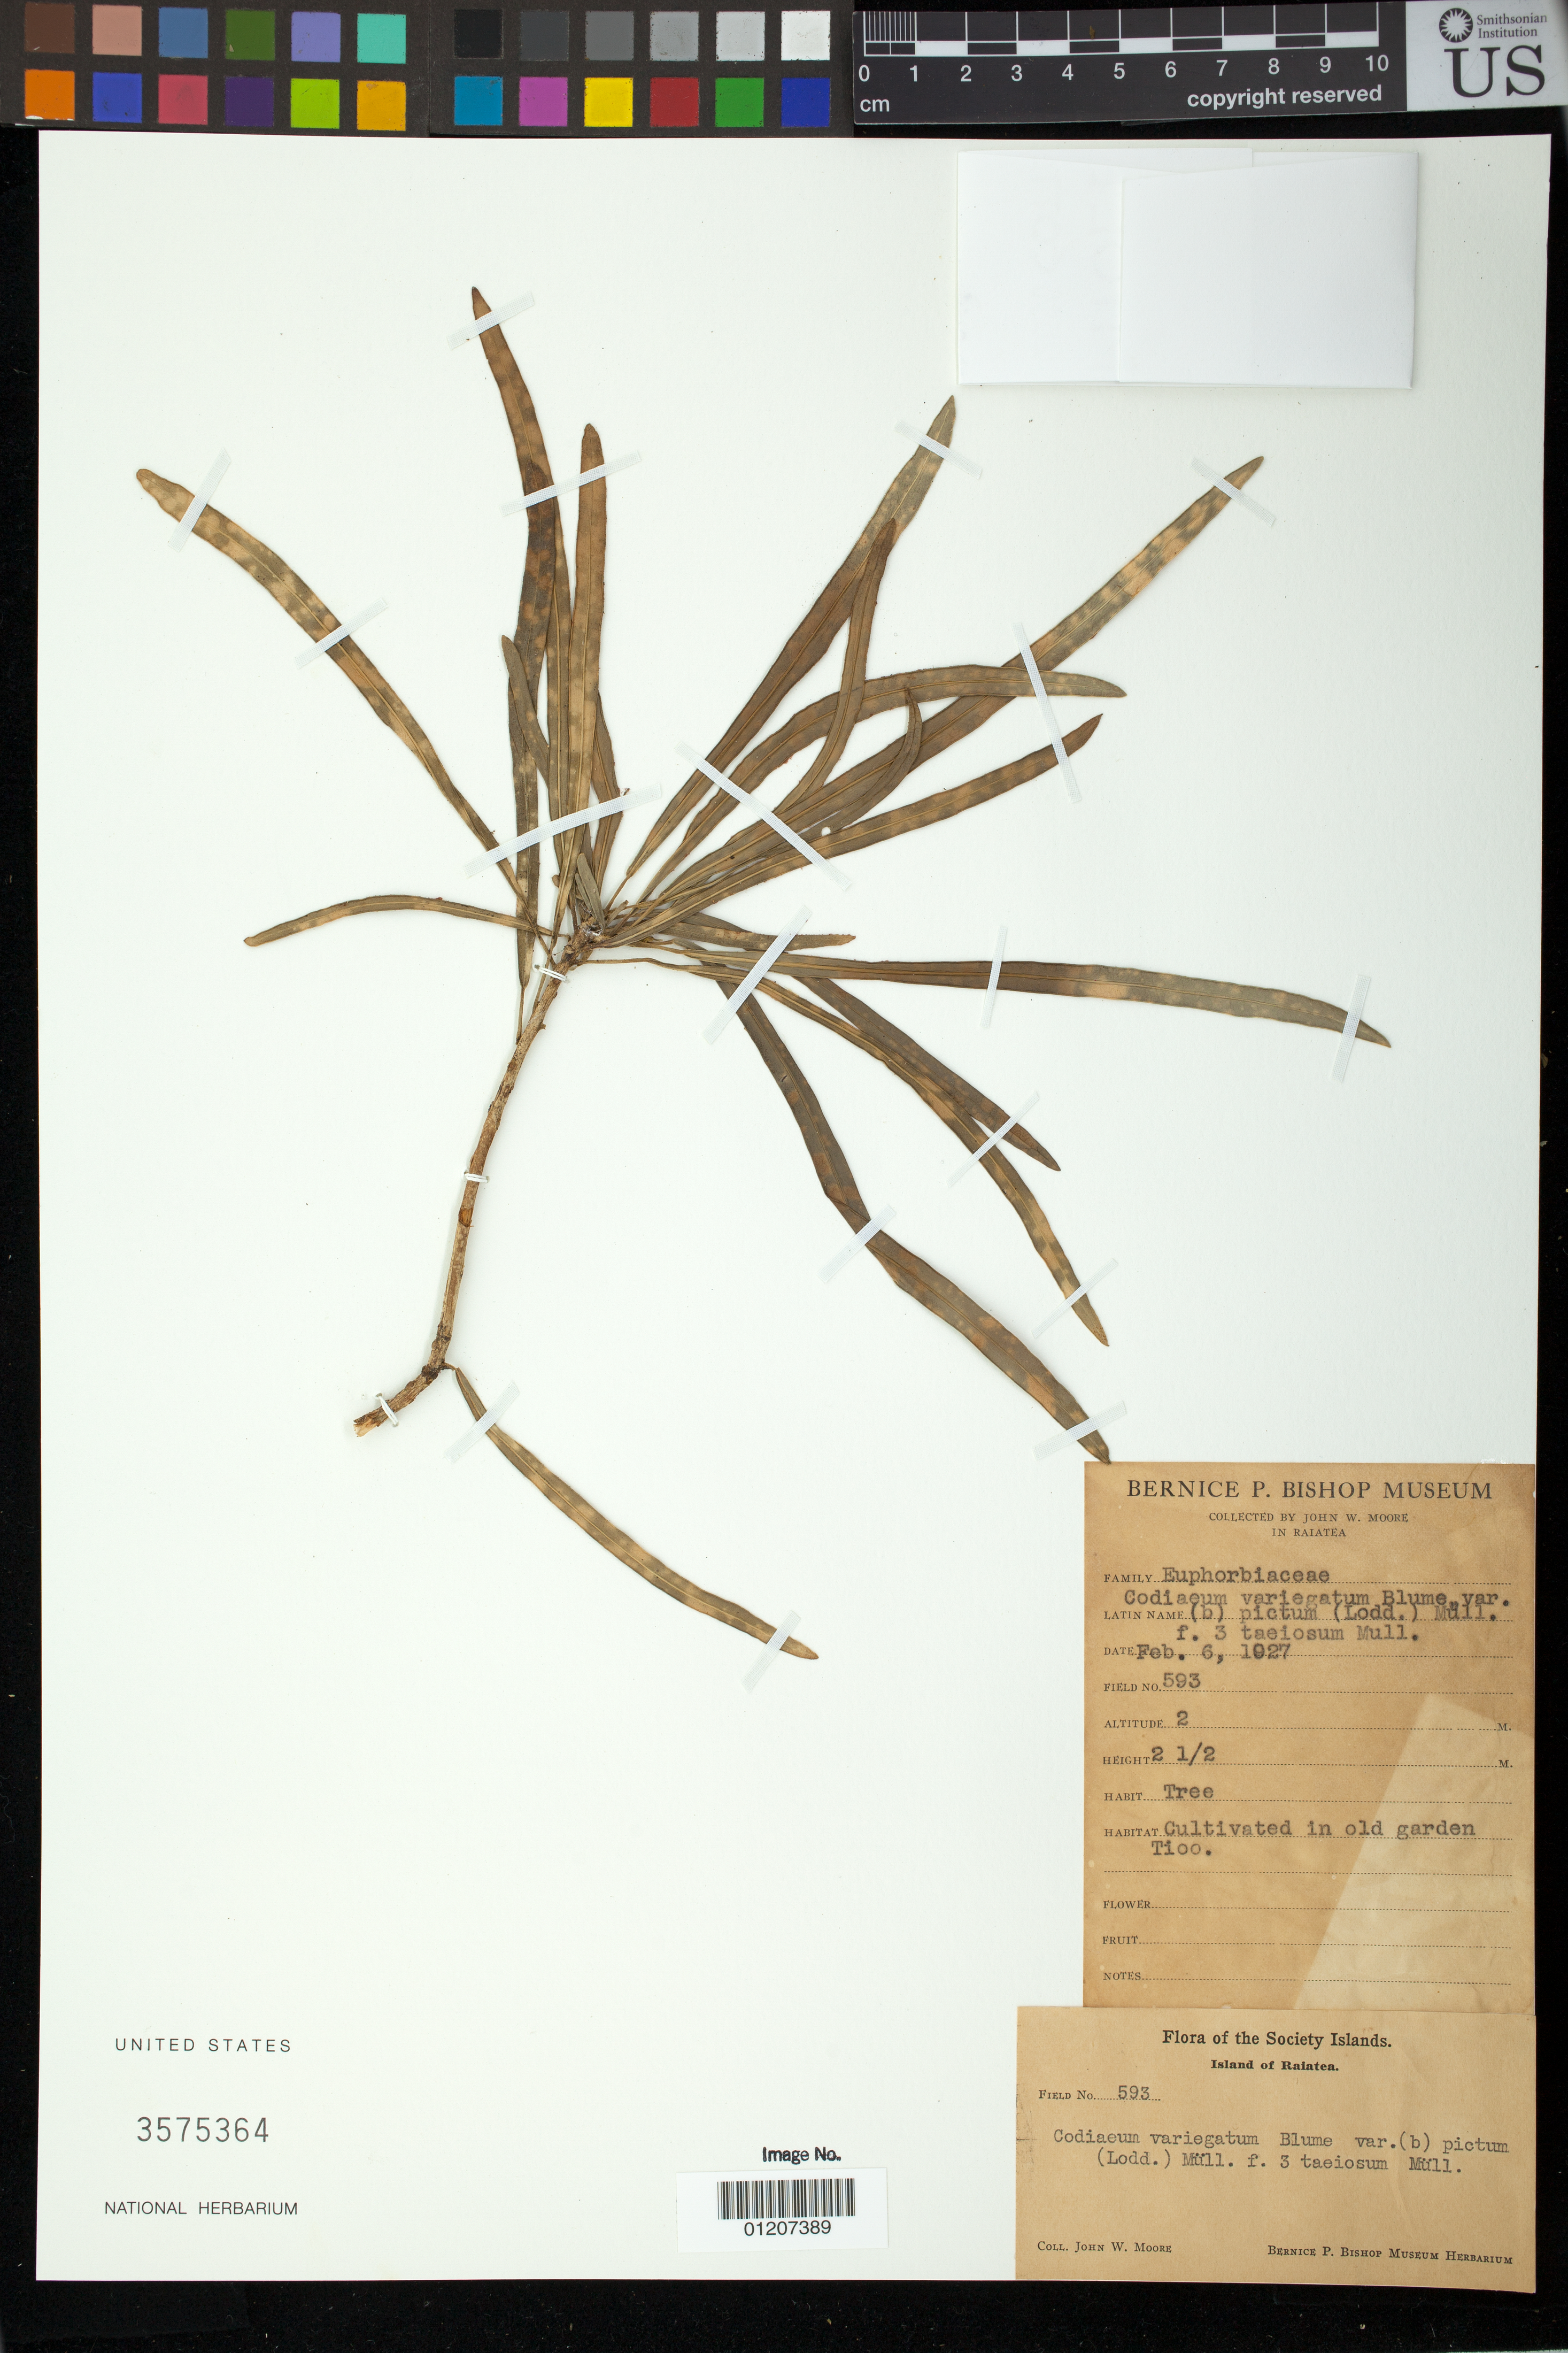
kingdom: Plantae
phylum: Tracheophyta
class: Magnoliopsida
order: Malpighiales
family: Euphorbiaceae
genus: Codiaeum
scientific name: Codiaeum variegatum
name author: (L.) Rumph. ex A. Juss.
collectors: J. Moore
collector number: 593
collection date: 1927-02-06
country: French Polynesia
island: Raiatea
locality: Tioo.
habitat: Old garden.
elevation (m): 2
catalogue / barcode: US 357364